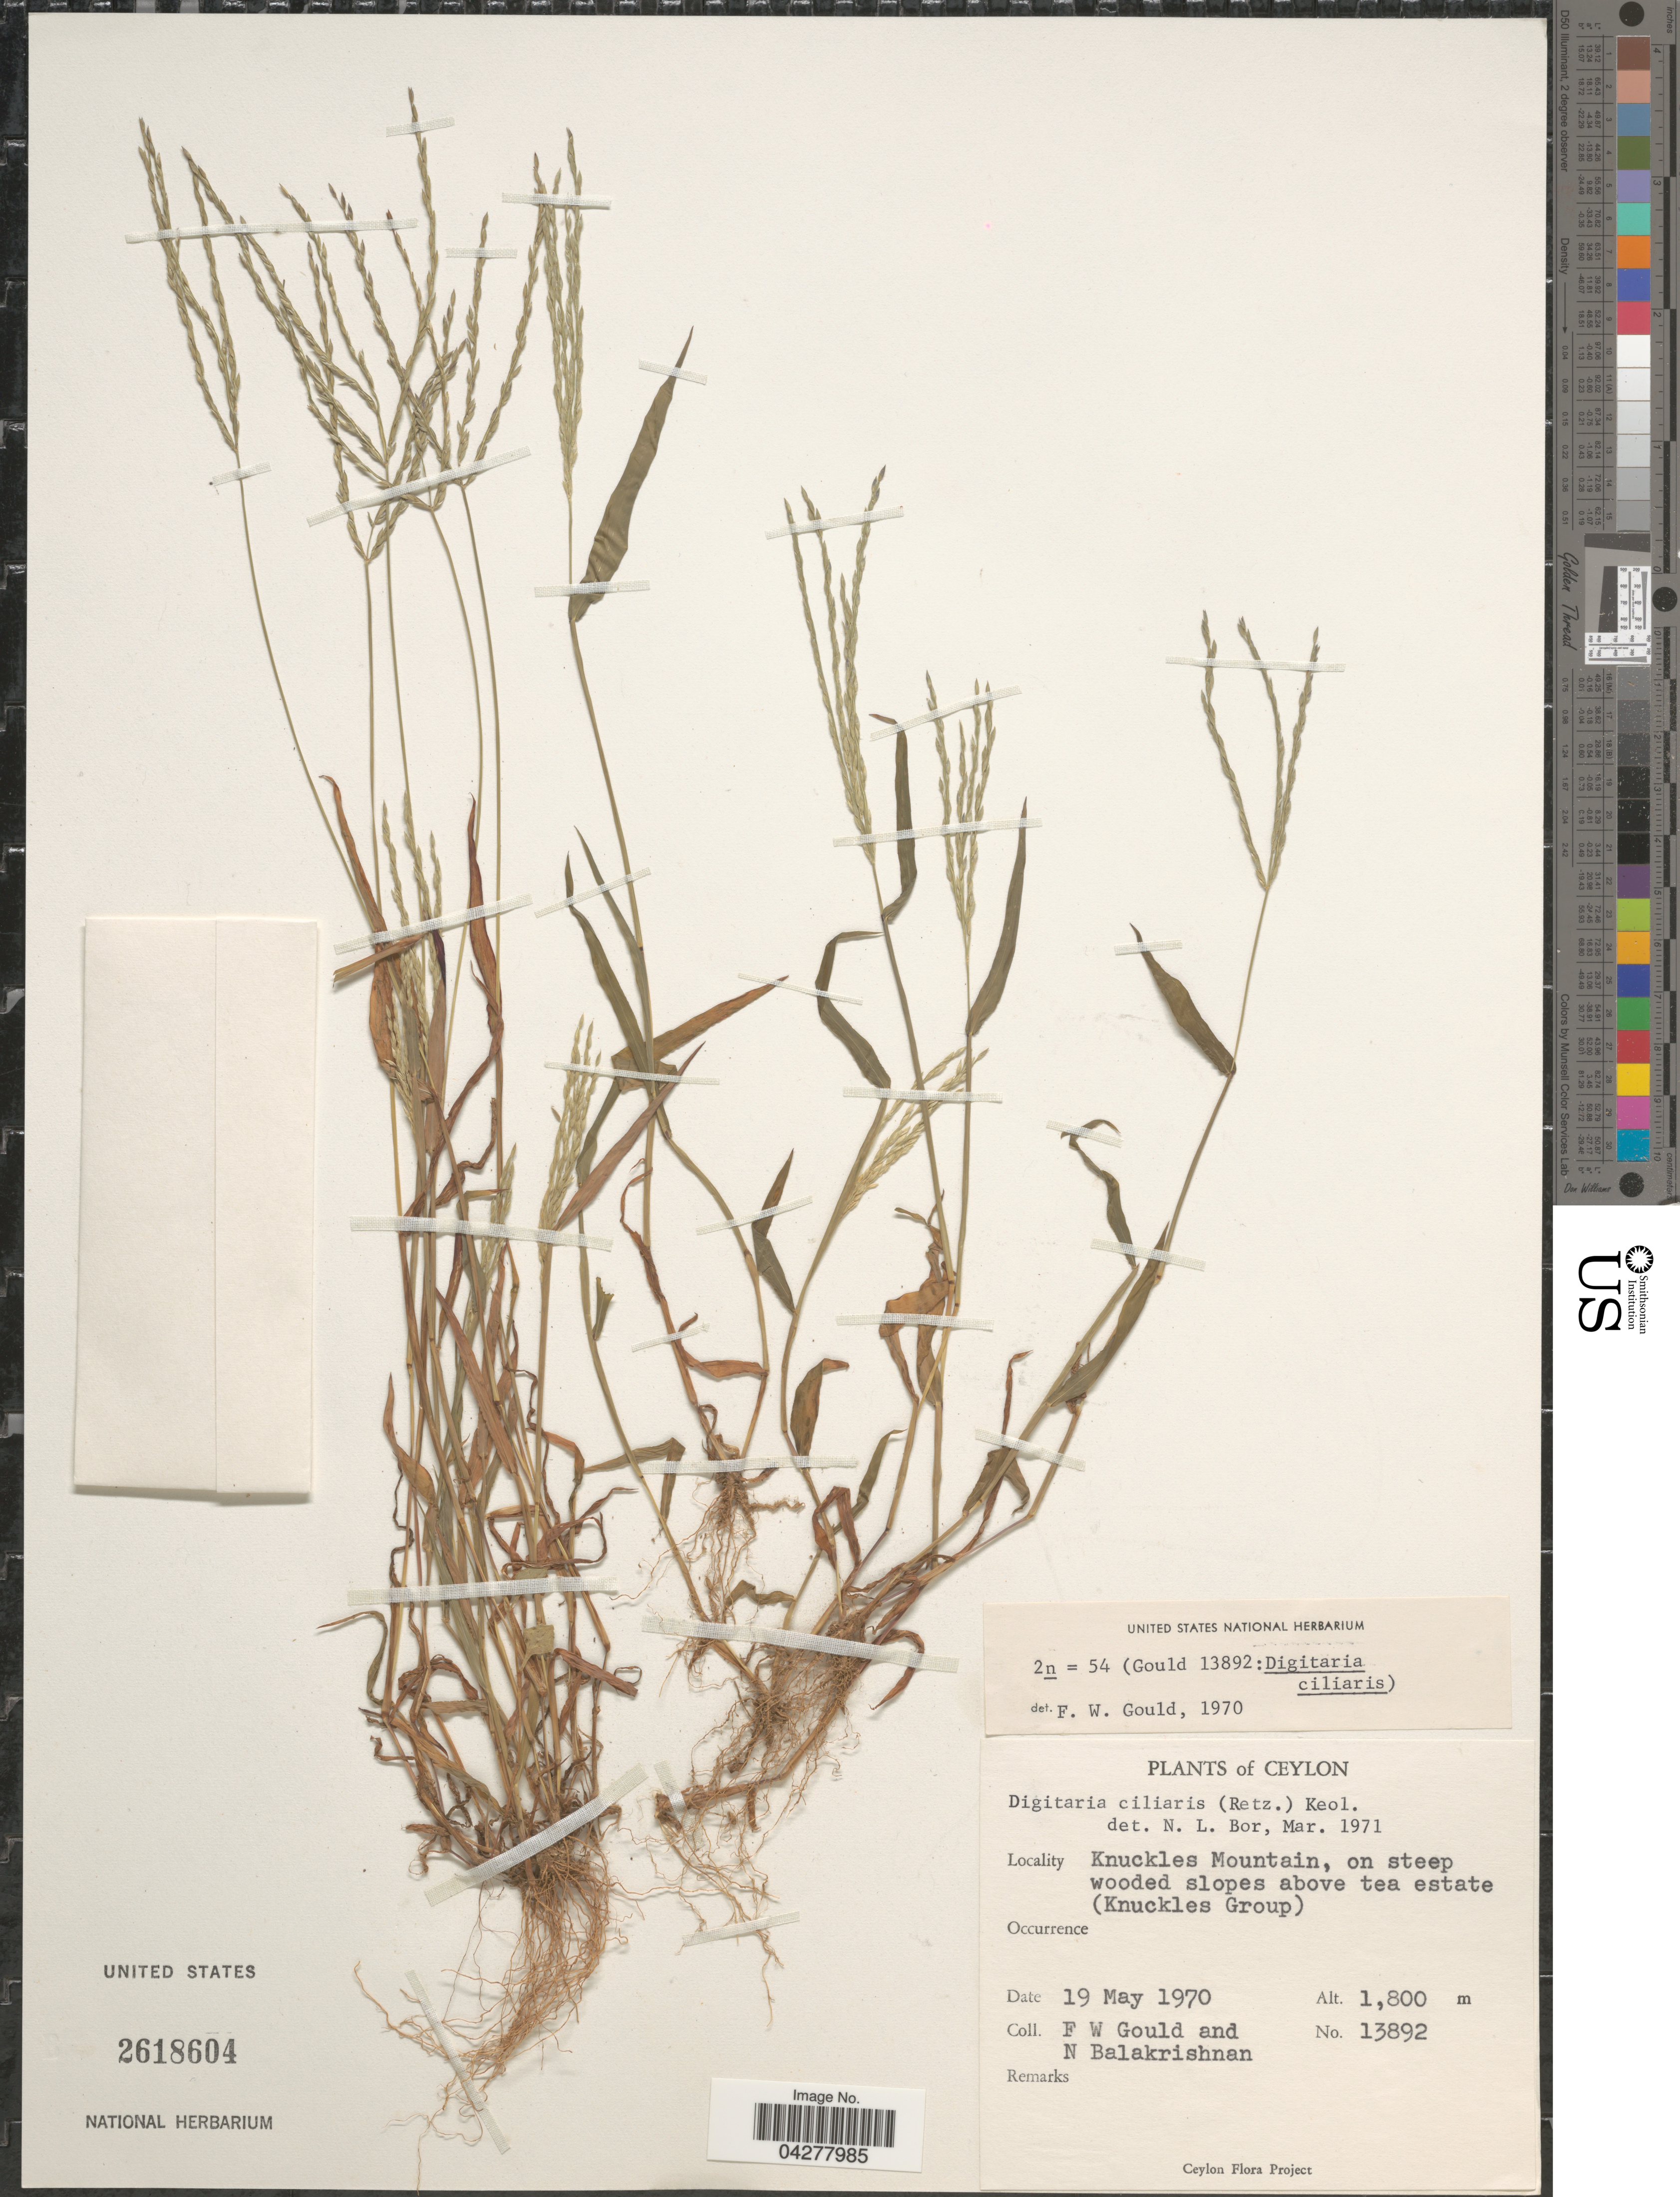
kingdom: Plantae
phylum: Tracheophyta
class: Liliopsida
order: Poales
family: Poaceae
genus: Digitaria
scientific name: Digitaria ciliaris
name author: (Retz.) Koeler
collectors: F. W. Gould & N. Balakrishnan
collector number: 13892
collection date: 1970-05-19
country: Sri Lanka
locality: Ceylon. Knuckles Mountain, on steep wooded slopes above tea estate (Knuckles Group).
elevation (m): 1800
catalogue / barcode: US 2618604